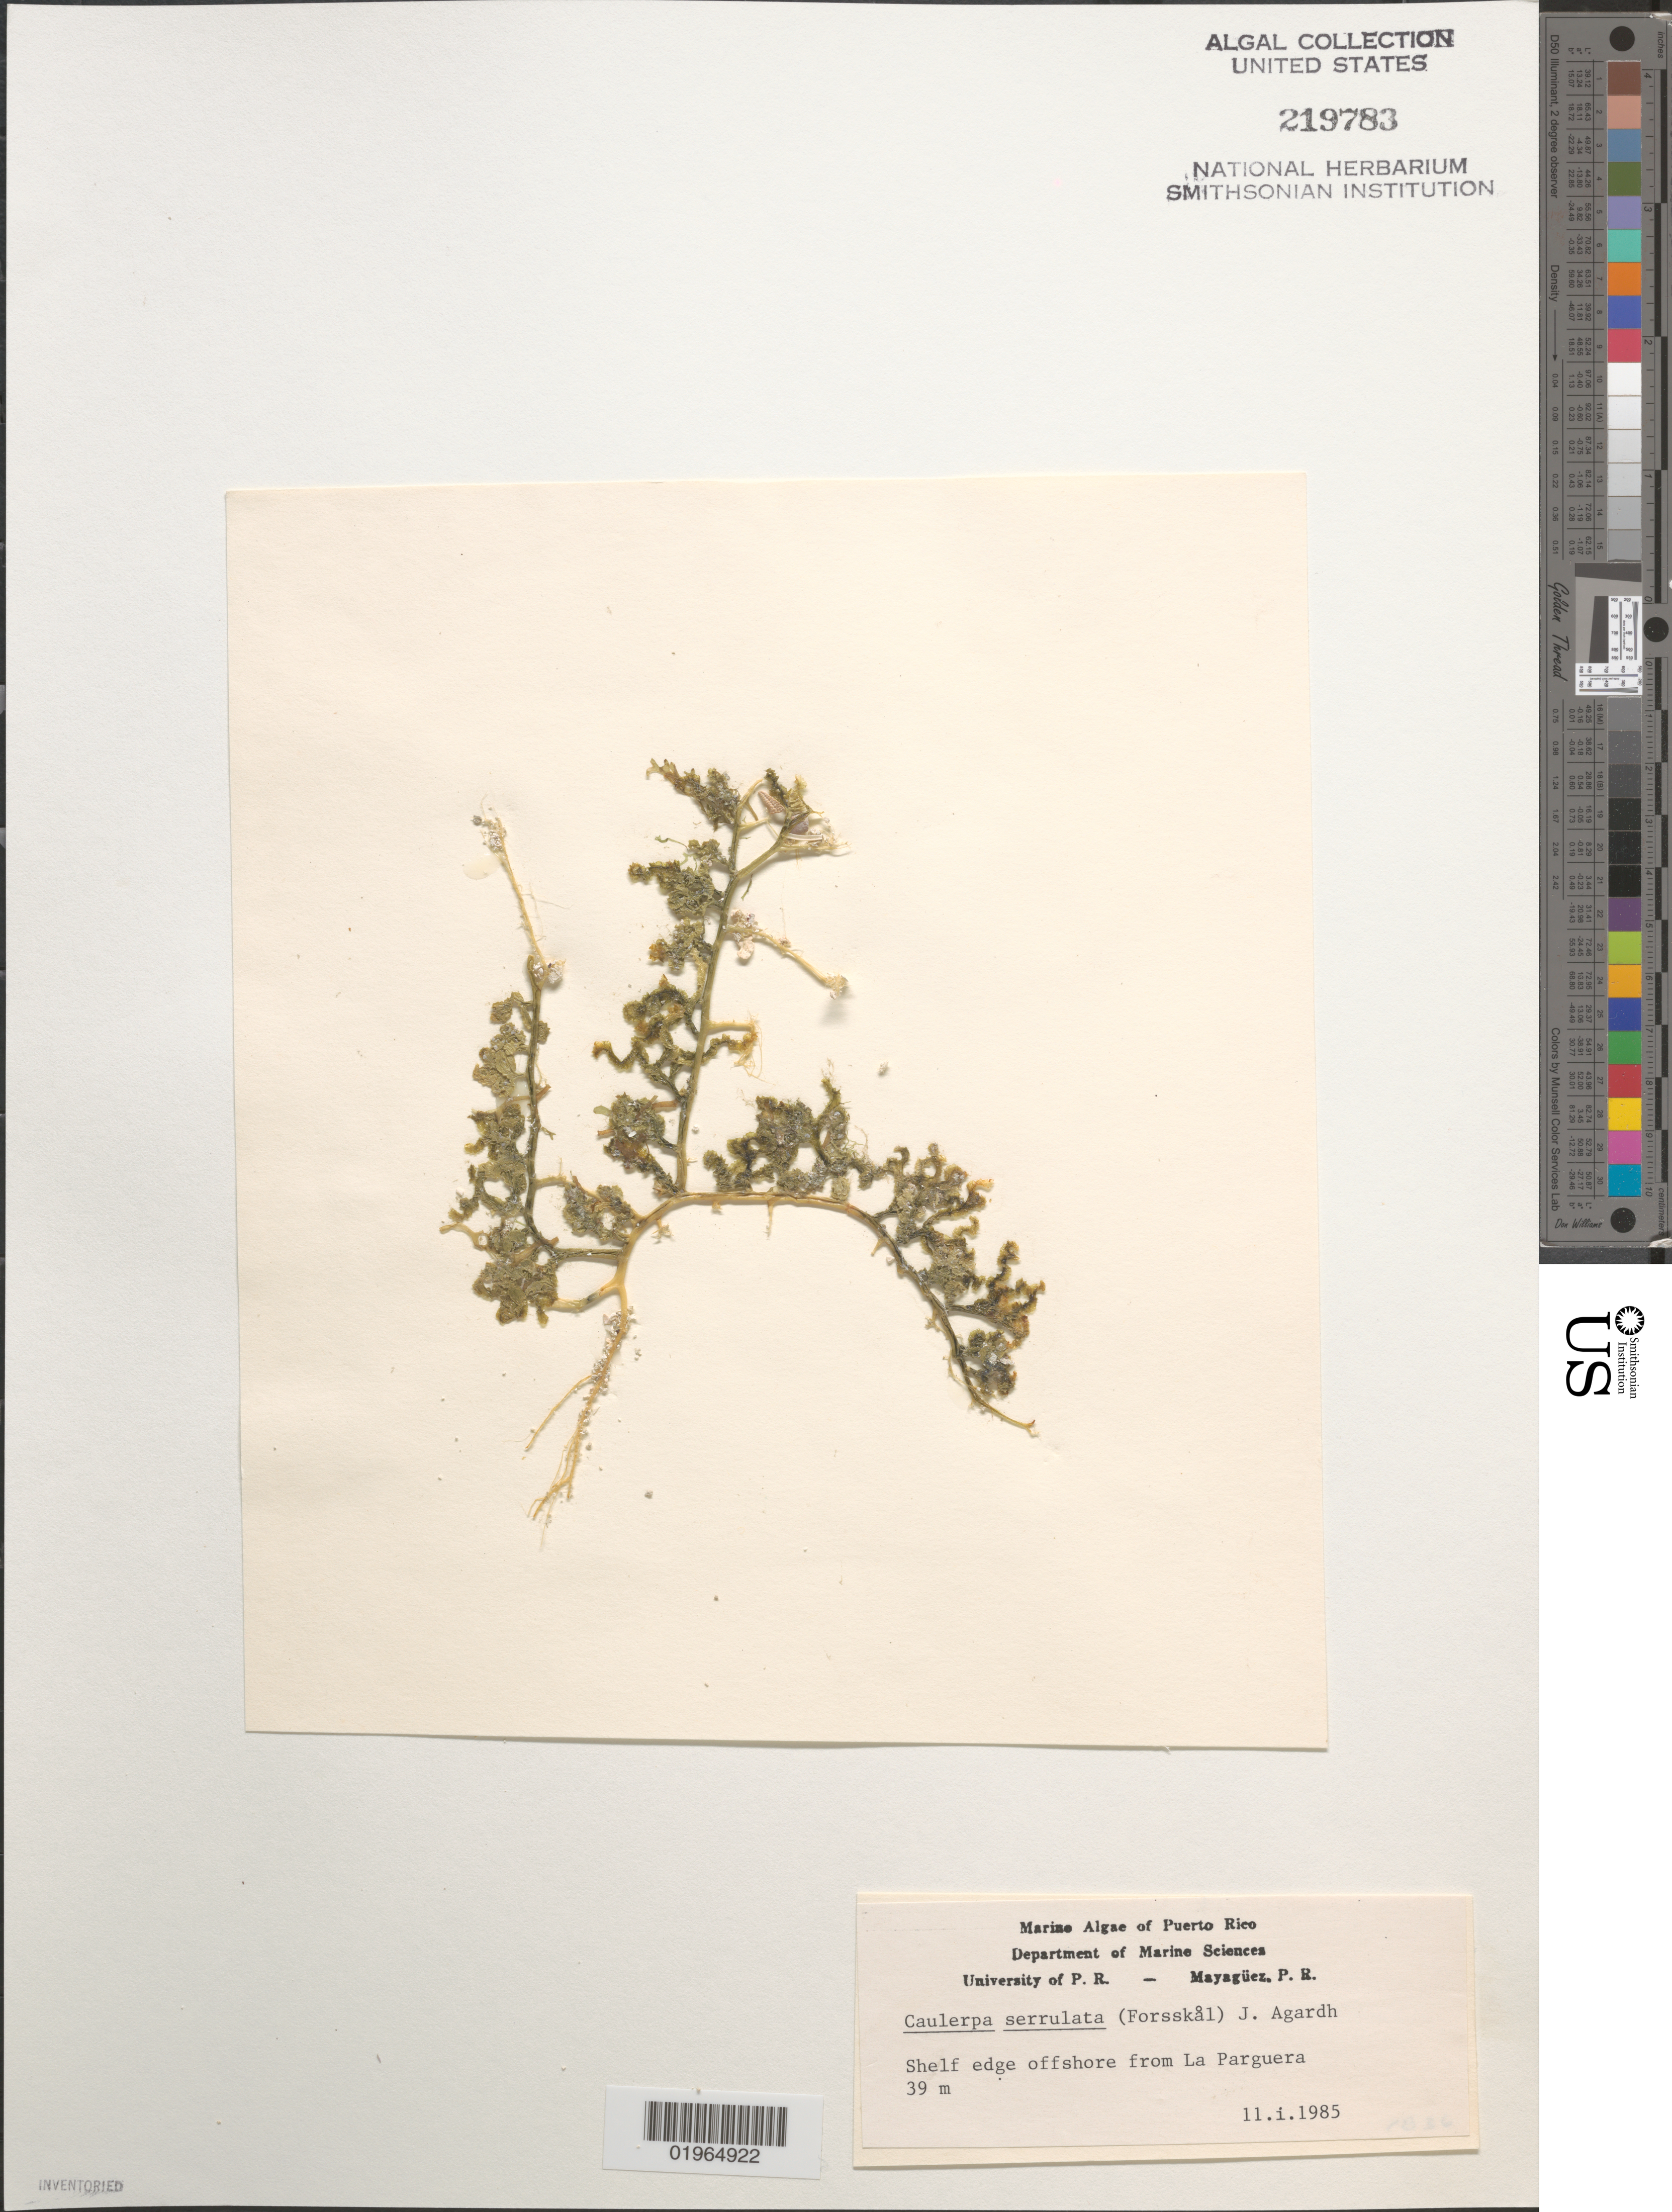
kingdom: Plantae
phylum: Chlorophyta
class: Ulvophyceae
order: Bryopsidales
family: Caulerpaceae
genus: Caulerpa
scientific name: Caulerpa serrulata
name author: (Forssk.) J. Agardh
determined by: Ballantine, D. L.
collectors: D.L. Ballantine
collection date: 1985-01-11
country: Puerto Rico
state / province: Lajas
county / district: La Parguera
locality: Shelf edge offshore from La Parguera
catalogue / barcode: US 219783